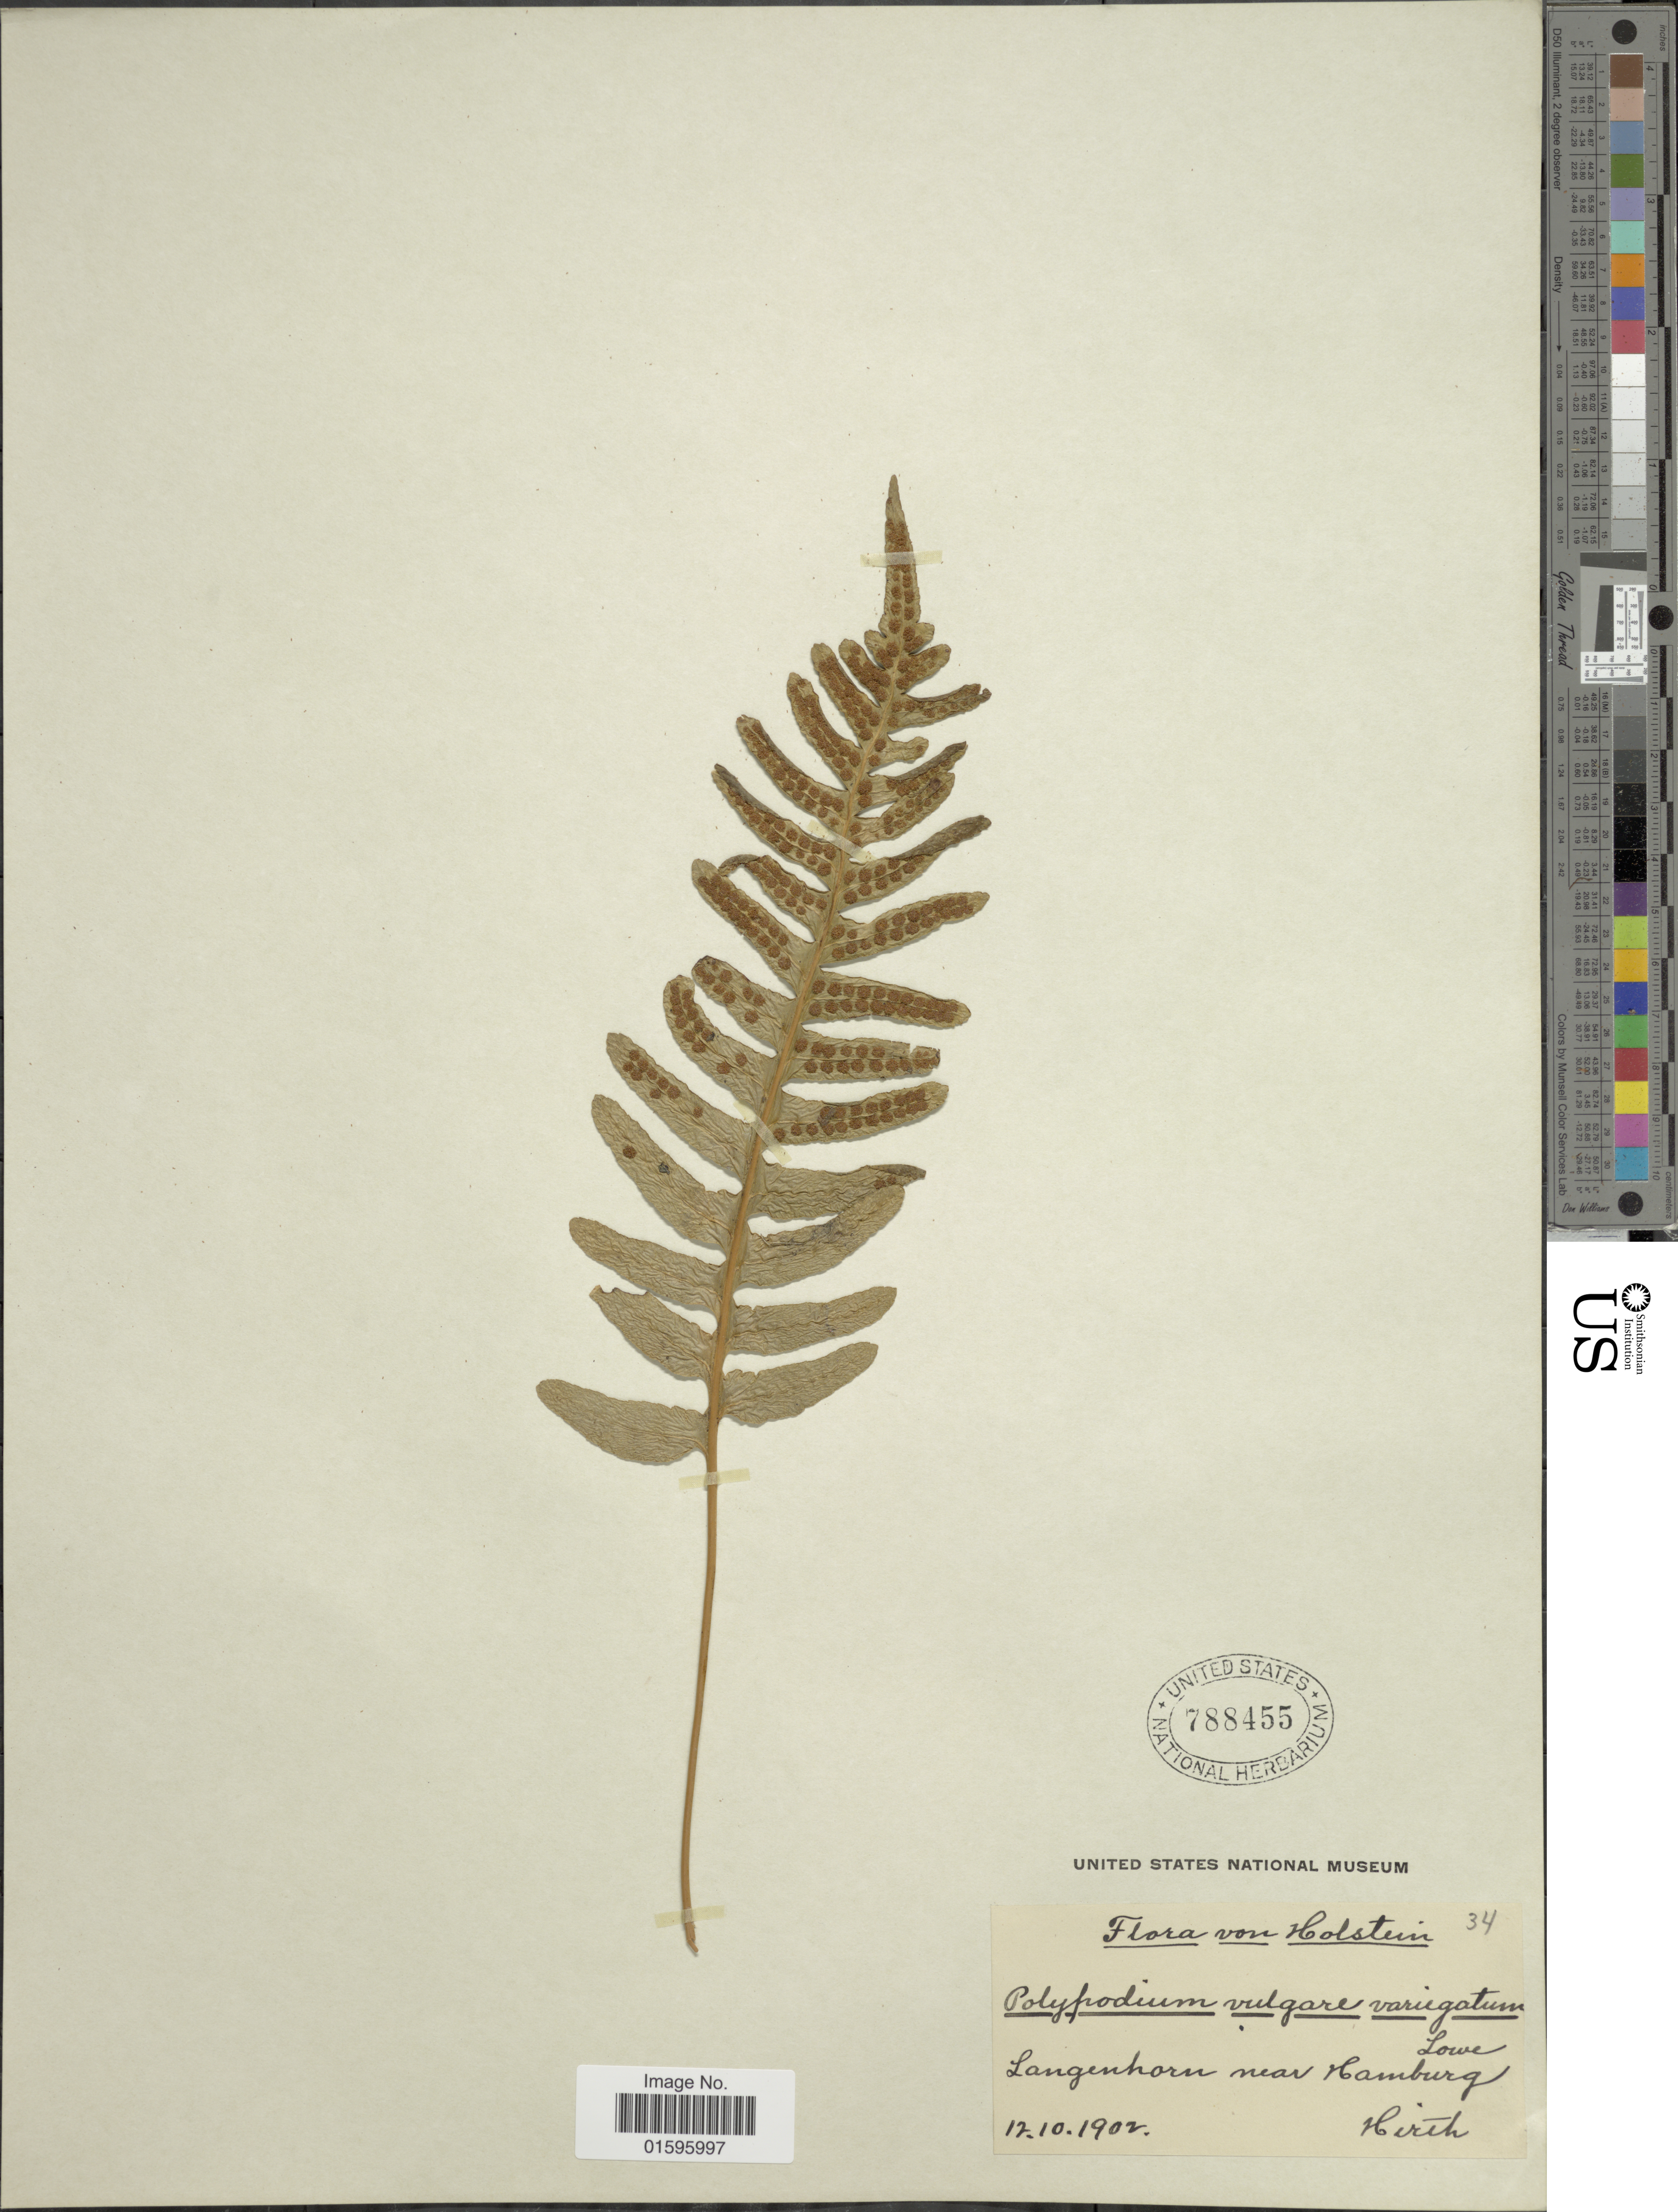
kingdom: Plantae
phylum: Tracheophyta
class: Polypodiopsida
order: Polypodiales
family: Polypodiaceae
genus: Polypodium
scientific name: Polypodium vulgare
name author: L.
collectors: Hirth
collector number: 34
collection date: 1902-10-12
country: Germany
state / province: Schleswig-Holstein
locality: Holstein, Langenhorn near Hamburg [interpreted]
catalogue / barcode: US 788455